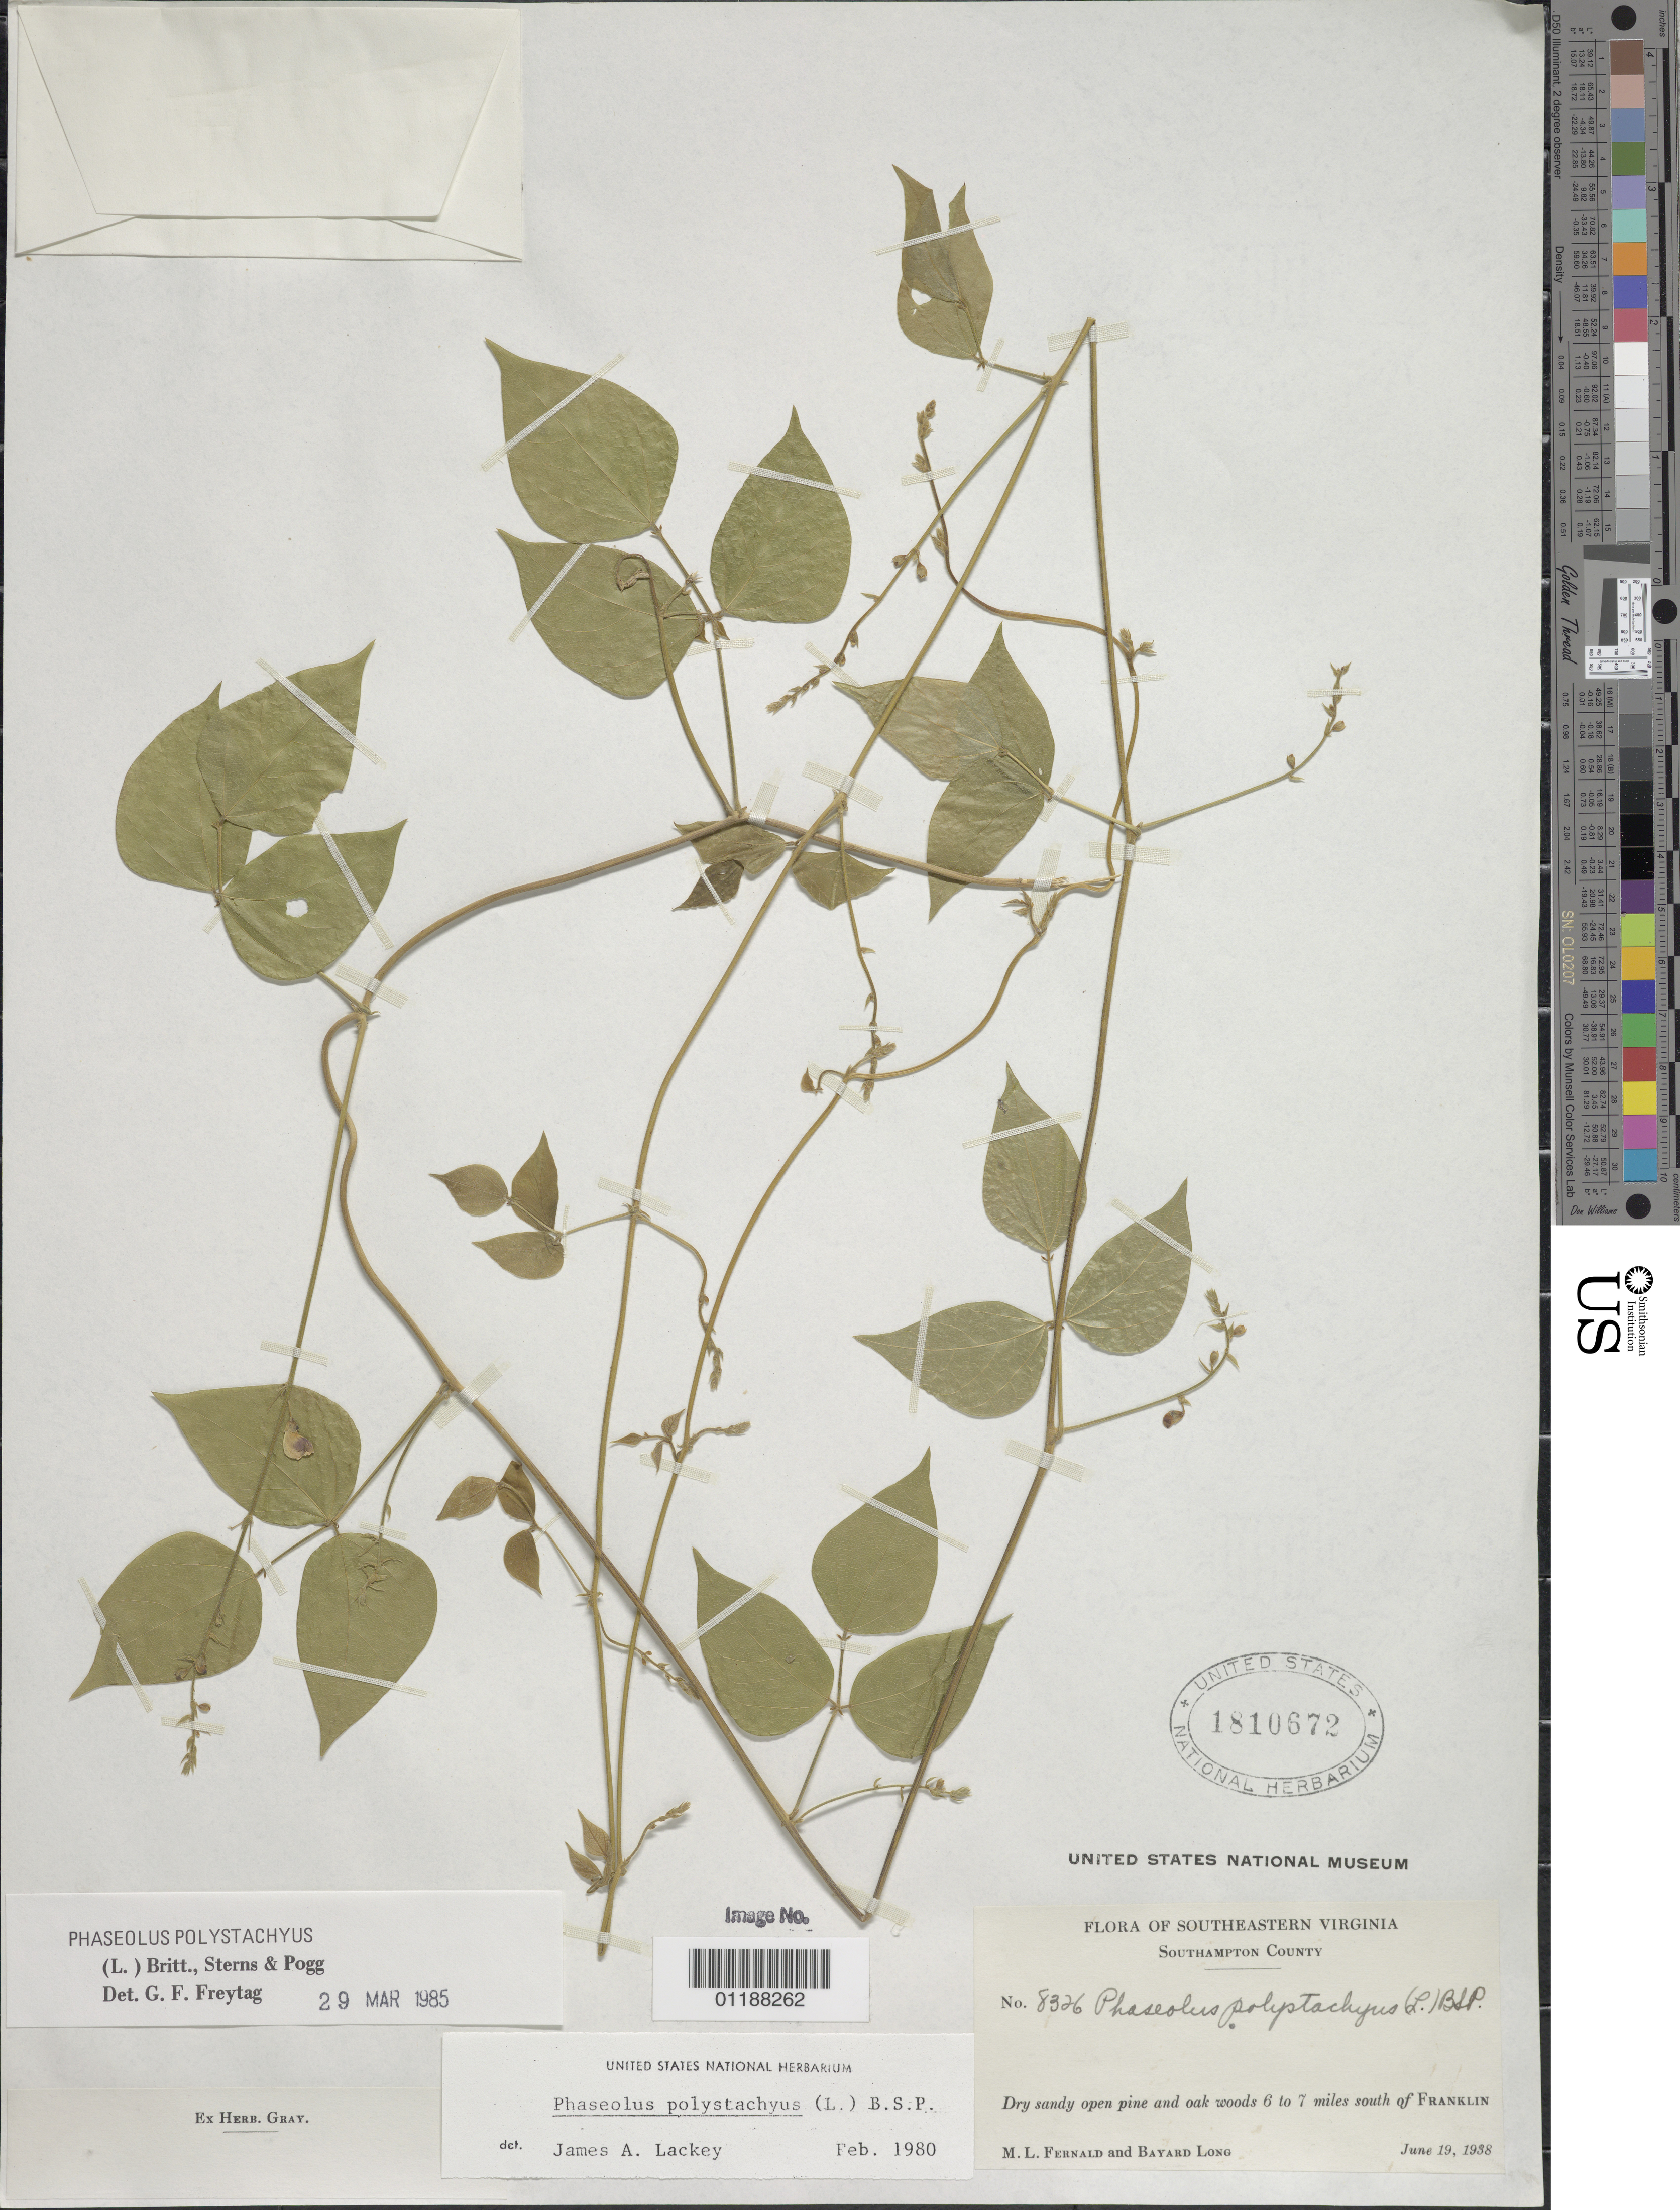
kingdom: Plantae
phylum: Tracheophyta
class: Magnoliopsida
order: Fabales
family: Fabaceae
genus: Phaseolus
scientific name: Phaseolus polystachios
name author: (L.) Britton, Stearns & Poggenb.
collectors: M. L. Fernald & B. Long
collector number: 8326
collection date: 1938-06-19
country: United States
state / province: Virginia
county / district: Southampton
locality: Southeastern Virginia, Southampton County, 6 to 7 miles south of Franklin.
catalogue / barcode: US 1810672